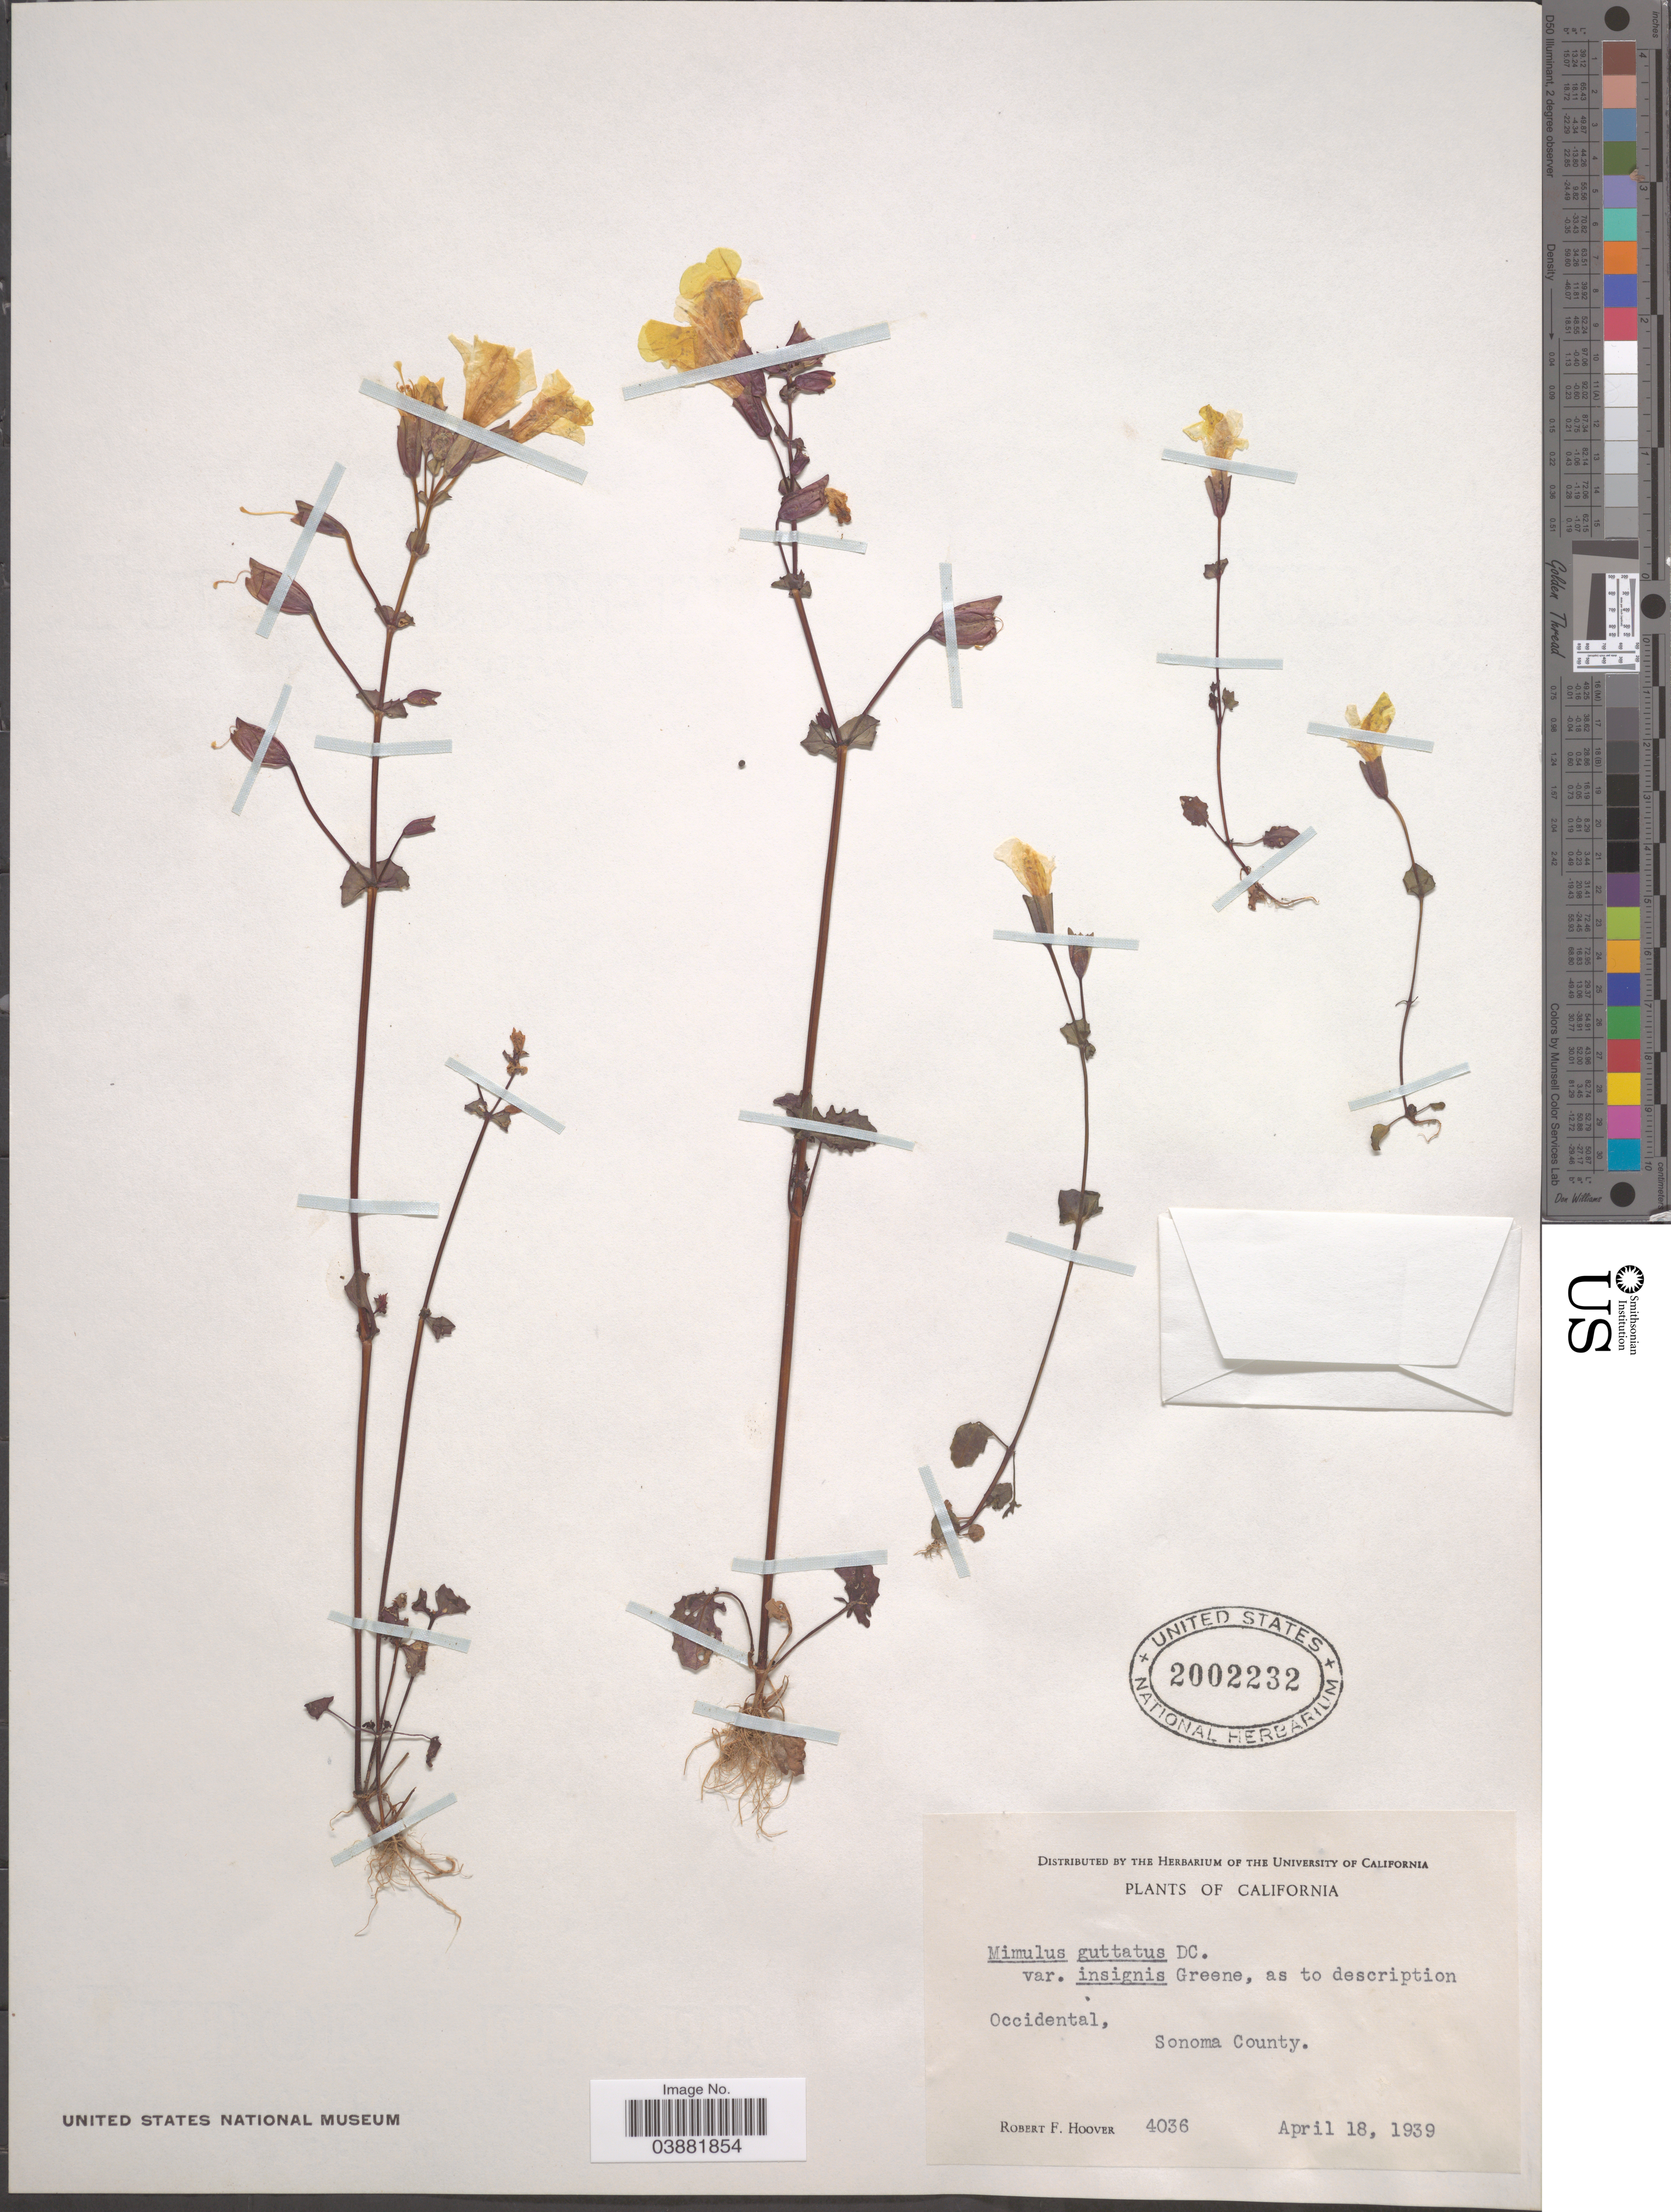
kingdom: Plantae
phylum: Tracheophyta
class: Magnoliopsida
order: Lamiales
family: Phrymaceae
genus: Mimulus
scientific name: Mimulus guttatus var. insignis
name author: Greene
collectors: R. F. Hoover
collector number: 4036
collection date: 1939-04-18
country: United States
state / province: California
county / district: Sonoma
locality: Occidental, Sonoma County.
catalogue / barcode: US 2002232